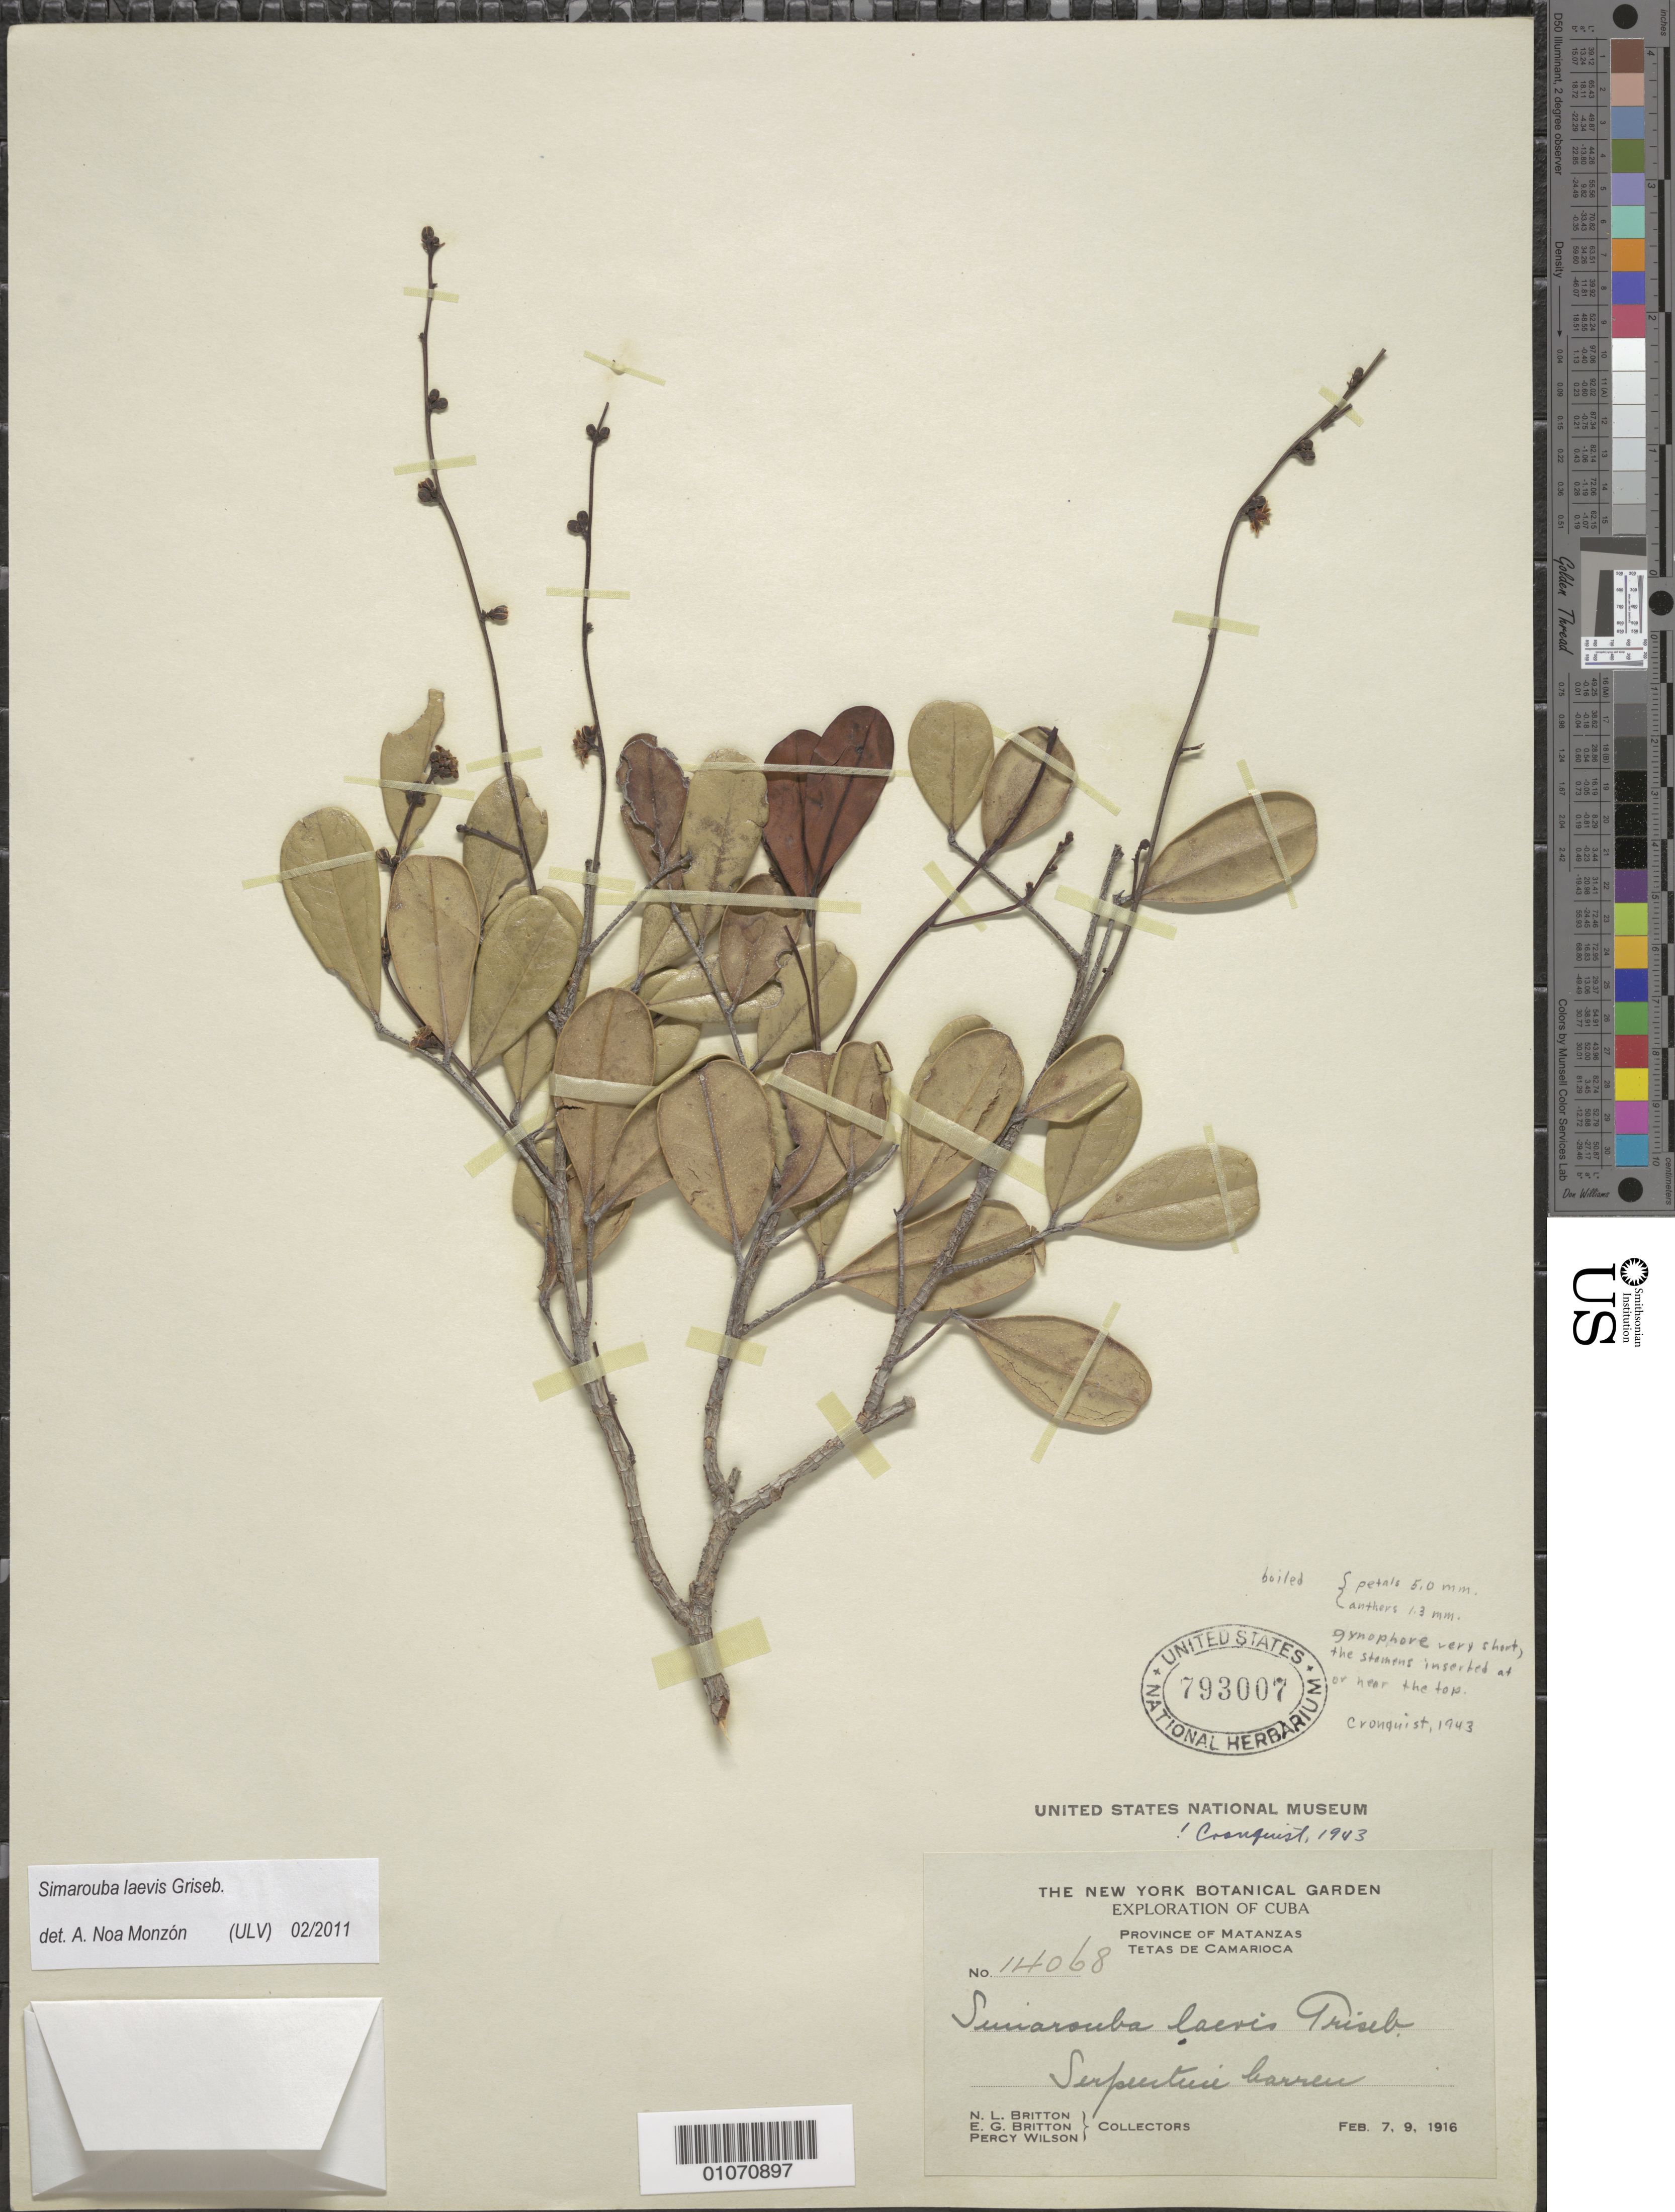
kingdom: Plantae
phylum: Tracheophyta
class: Magnoliopsida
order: Sapindales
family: Simaroubaceae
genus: Simarouba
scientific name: Simarouba laevis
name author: Griseb.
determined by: Noa Monzón, A.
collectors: N. Britton, E. G. Britton & P. Wilson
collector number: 14068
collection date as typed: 07 Feb 1916 and 09 Feb 1916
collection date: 1916-02-07,1916-02-09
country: Cuba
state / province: Matanzas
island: Cuba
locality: Tetas de Camarioca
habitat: Serpentine barren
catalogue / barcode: US 793007